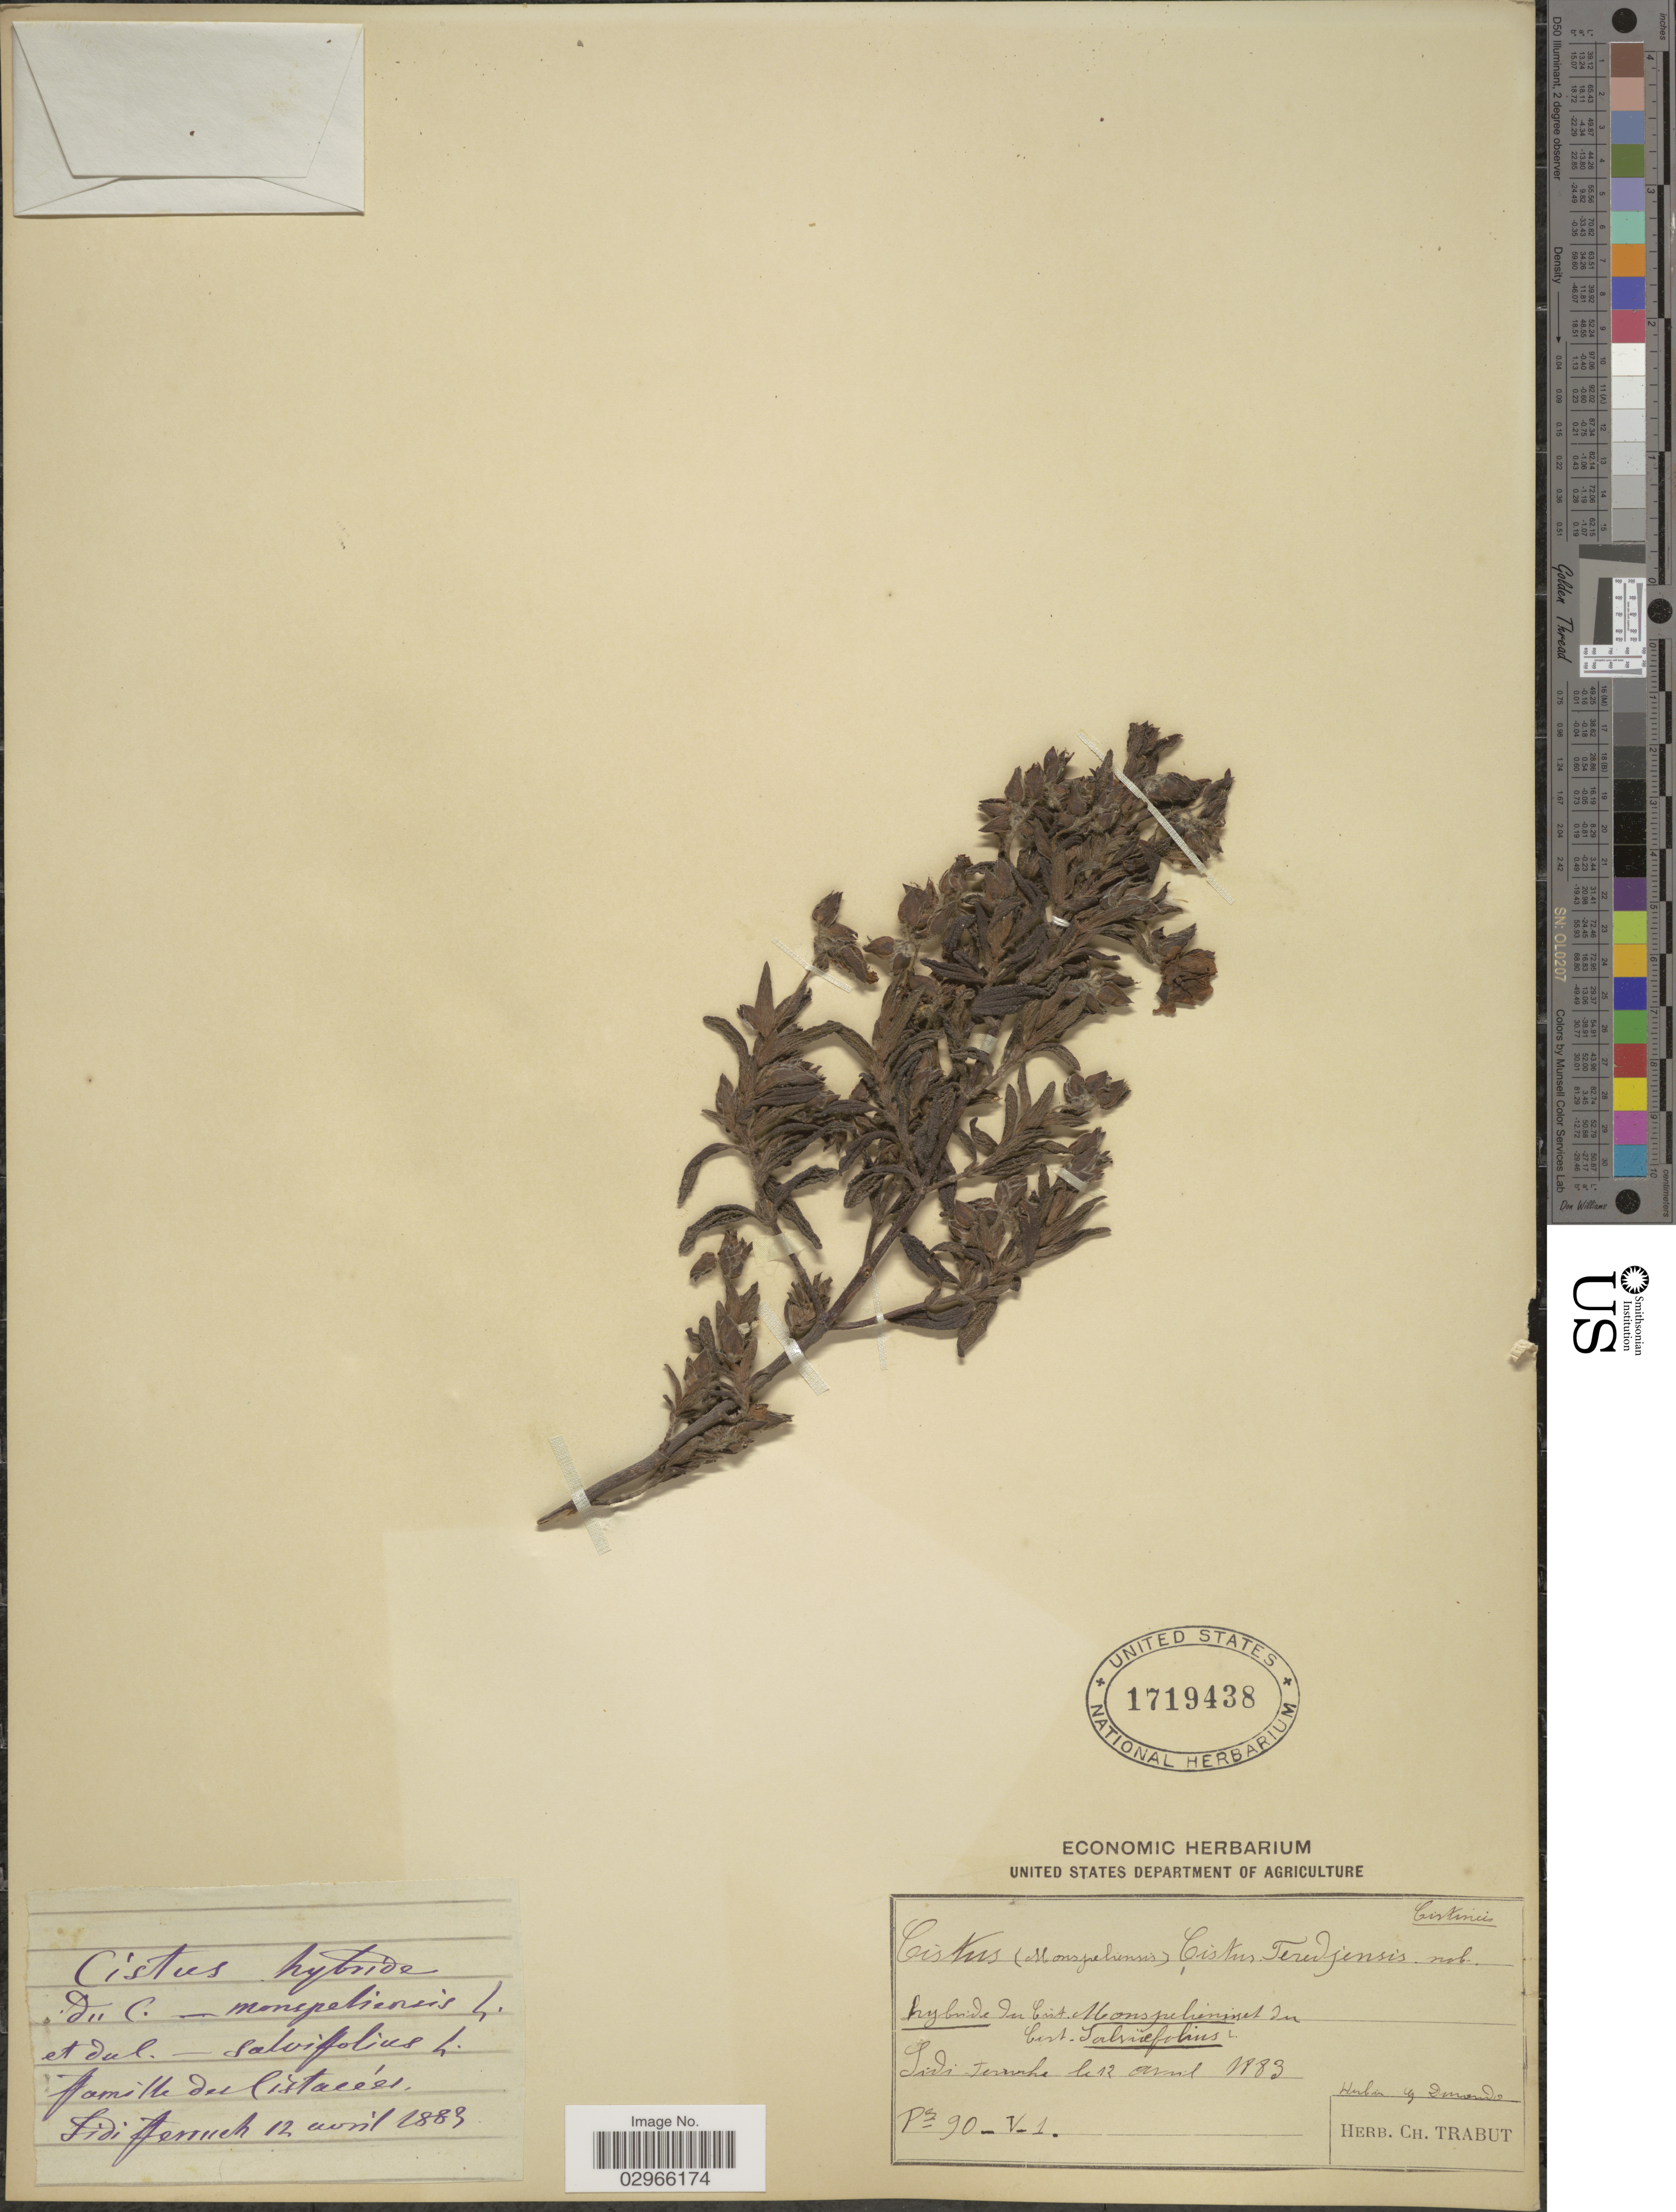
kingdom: Plantae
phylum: Tracheophyta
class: Magnoliopsida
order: Malvales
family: Cistaceae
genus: Cistus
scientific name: Cistus monspeliensis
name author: L.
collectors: Ex herb. Ch. Trabut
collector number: Ps90_V_1*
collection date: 1883-04-12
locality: Sidi terruhe. [interpreted]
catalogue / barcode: US 1719438